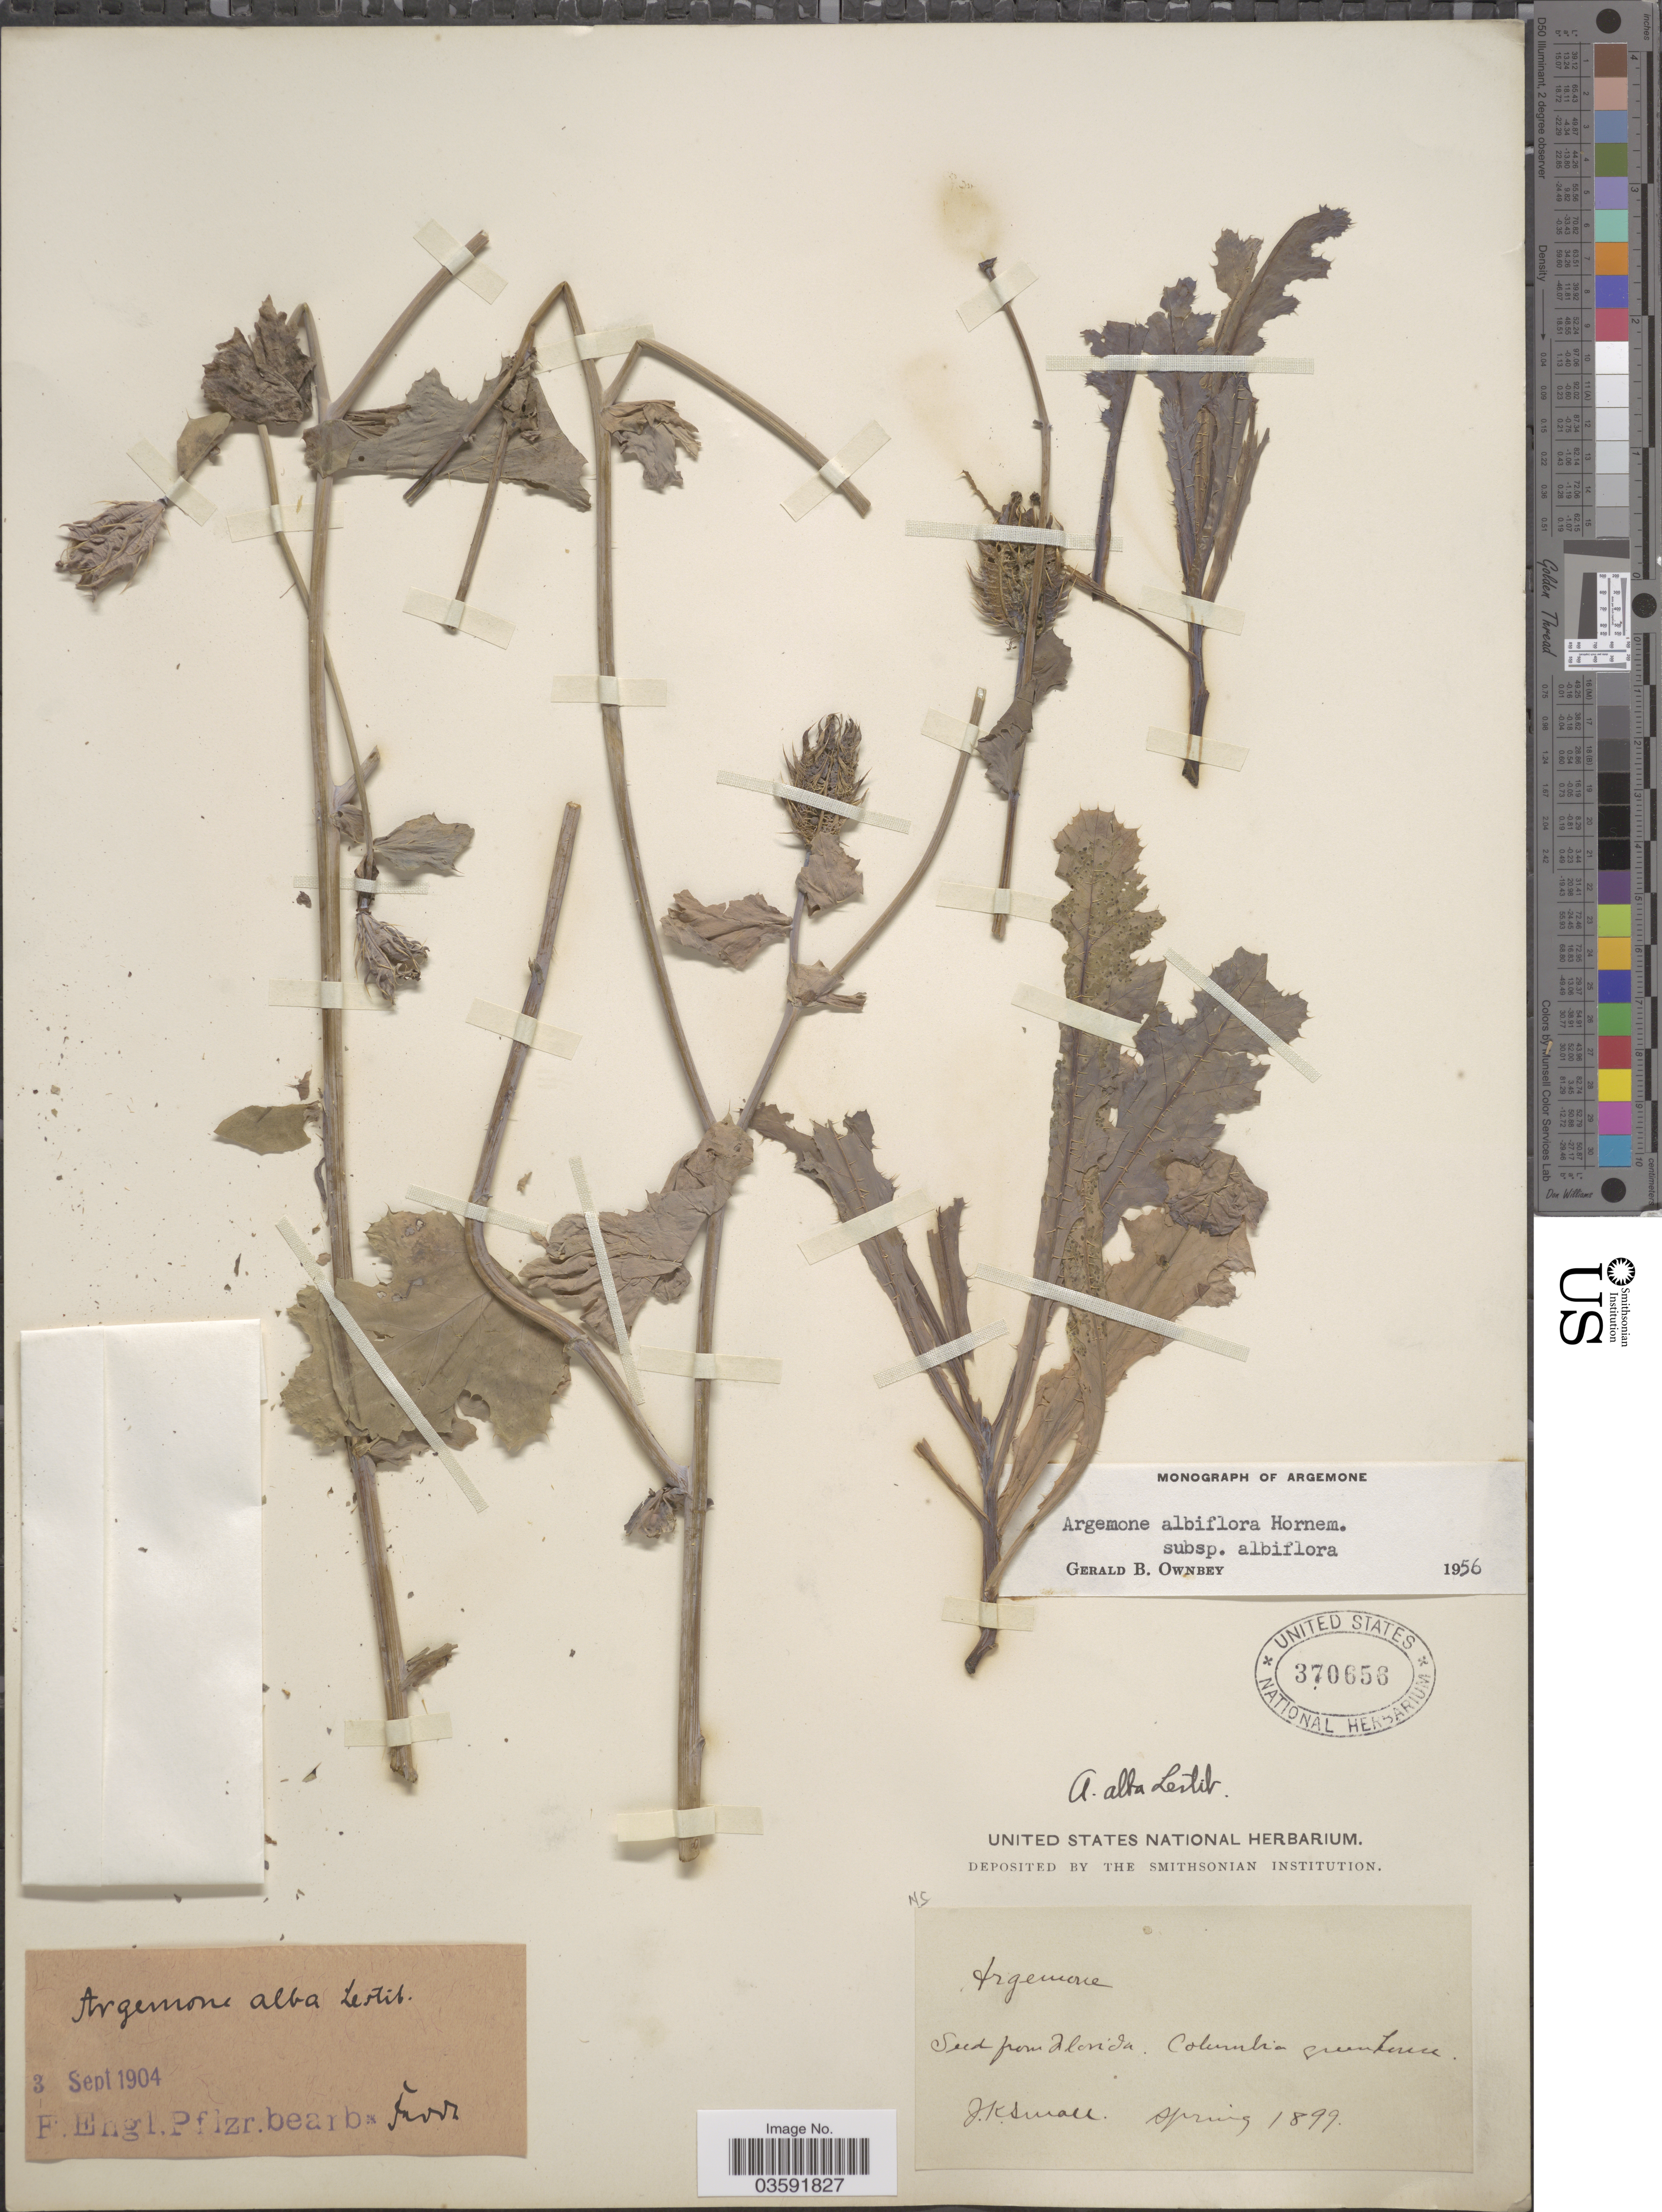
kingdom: Plantae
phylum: Tracheophyta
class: Magnoliopsida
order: Ranunculales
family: Papaveraceae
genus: Argemone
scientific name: Argemone albiflora subsp. albiflora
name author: Hornem.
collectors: J. K. Small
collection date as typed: Spring 1899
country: Colombia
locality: Columbia greenhouse.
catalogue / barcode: US 370656